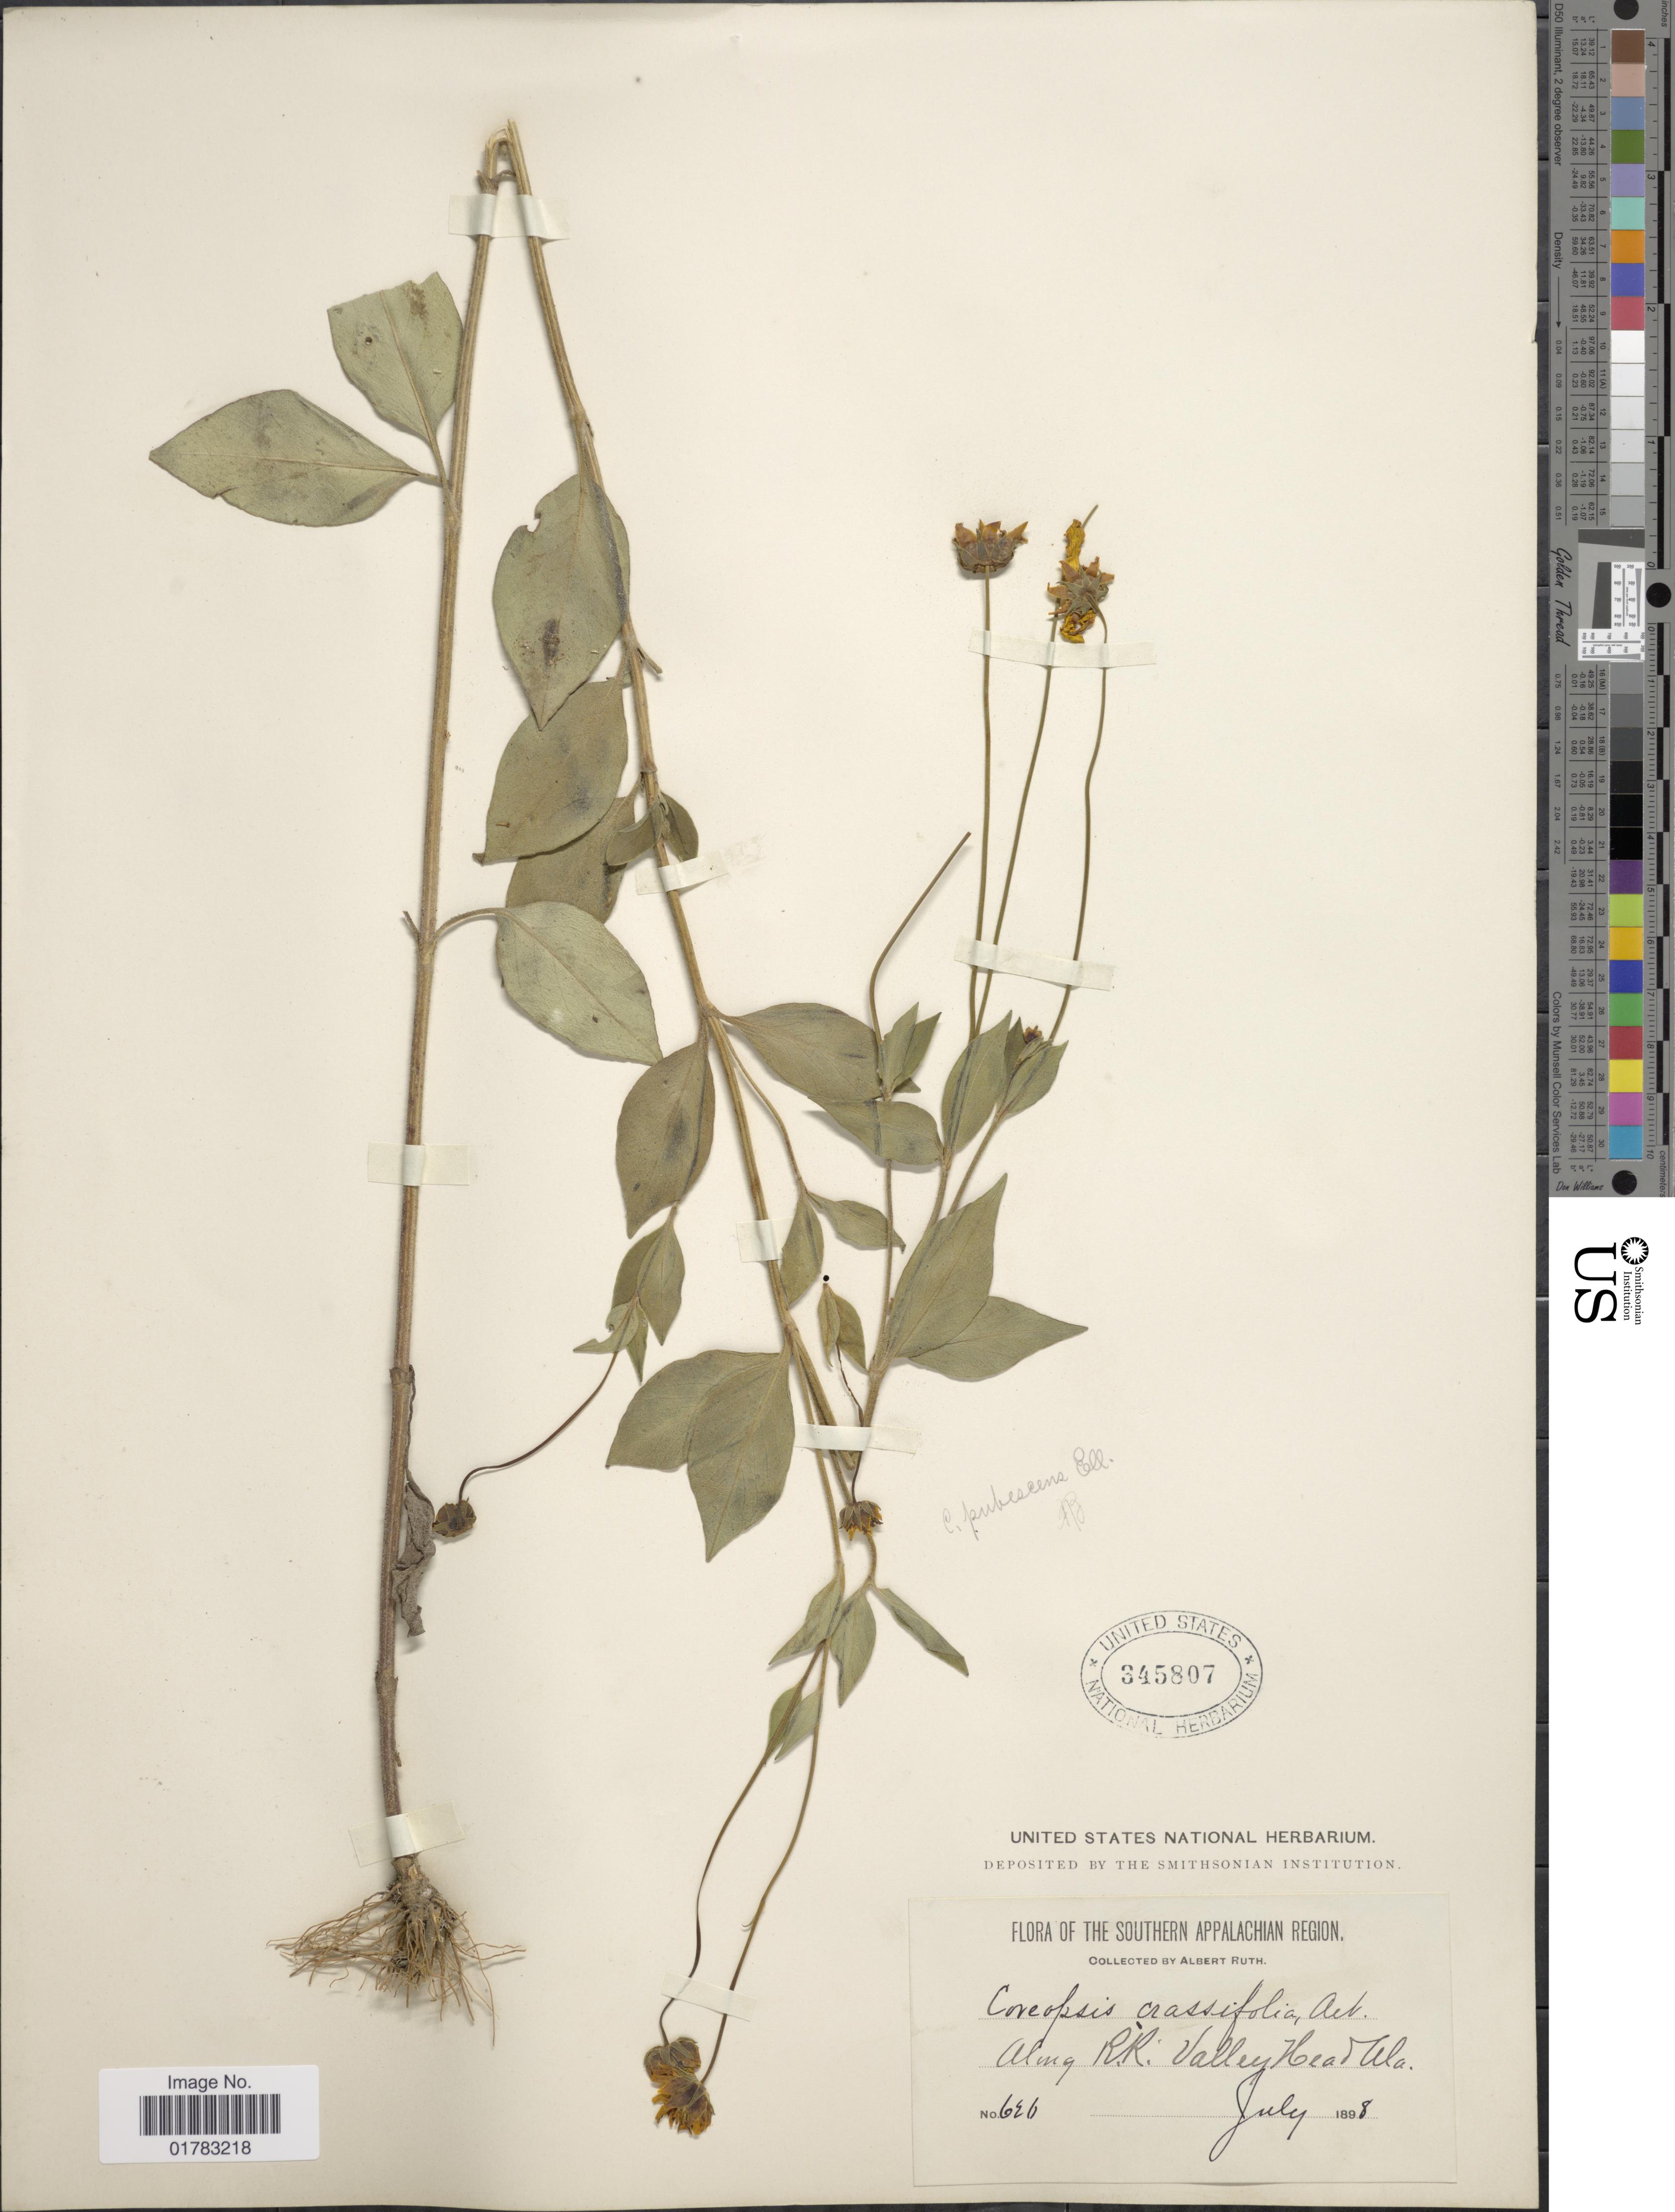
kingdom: Plantae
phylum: Tracheophyta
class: Magnoliopsida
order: Asterales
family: Asteraceae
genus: Coreopsis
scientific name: Coreopsis pubescens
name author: Elliott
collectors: A. Ruth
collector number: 626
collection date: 1898-07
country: United States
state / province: Alabama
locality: Along R.R. [along railroad], Valley Head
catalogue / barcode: US 345807